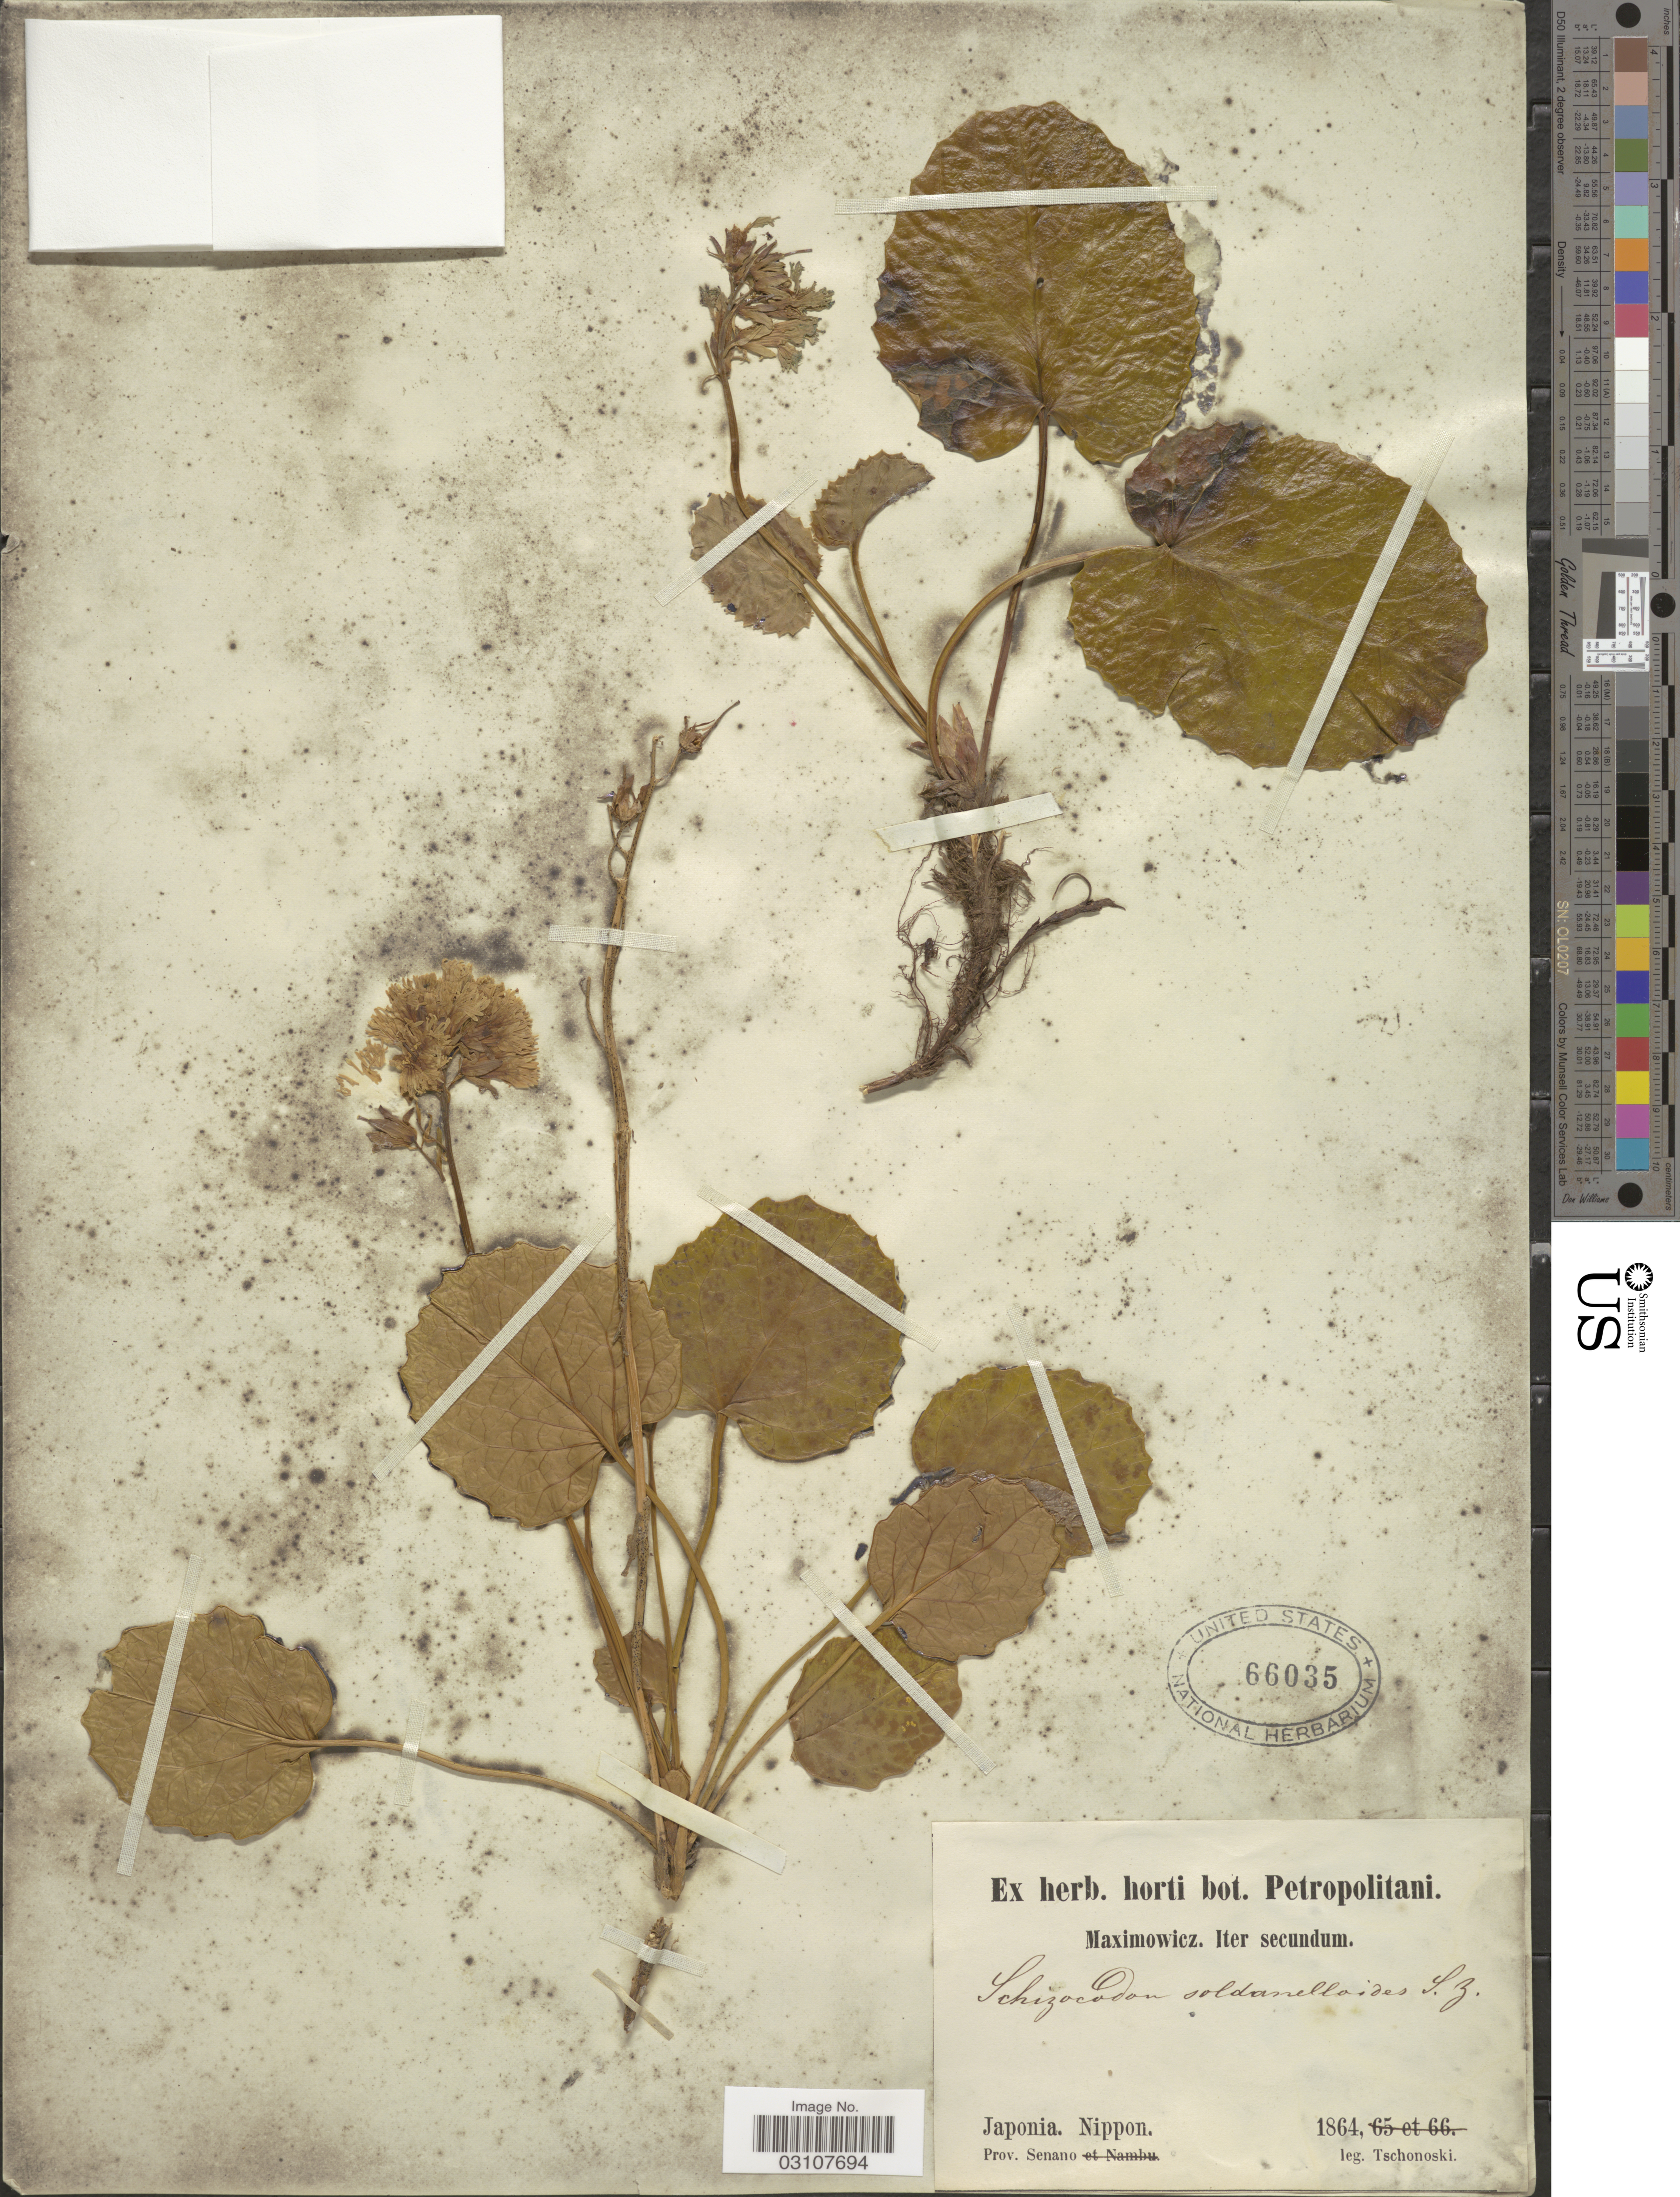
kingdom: Plantae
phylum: Tracheophyta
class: Magnoliopsida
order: Ericales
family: Diapensiaceae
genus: Shortia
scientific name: Shortia soldanelloides var. magna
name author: Makino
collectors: -. Tschonoski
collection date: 1864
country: Japan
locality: Nippon. Prov. Senano.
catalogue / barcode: US 66035